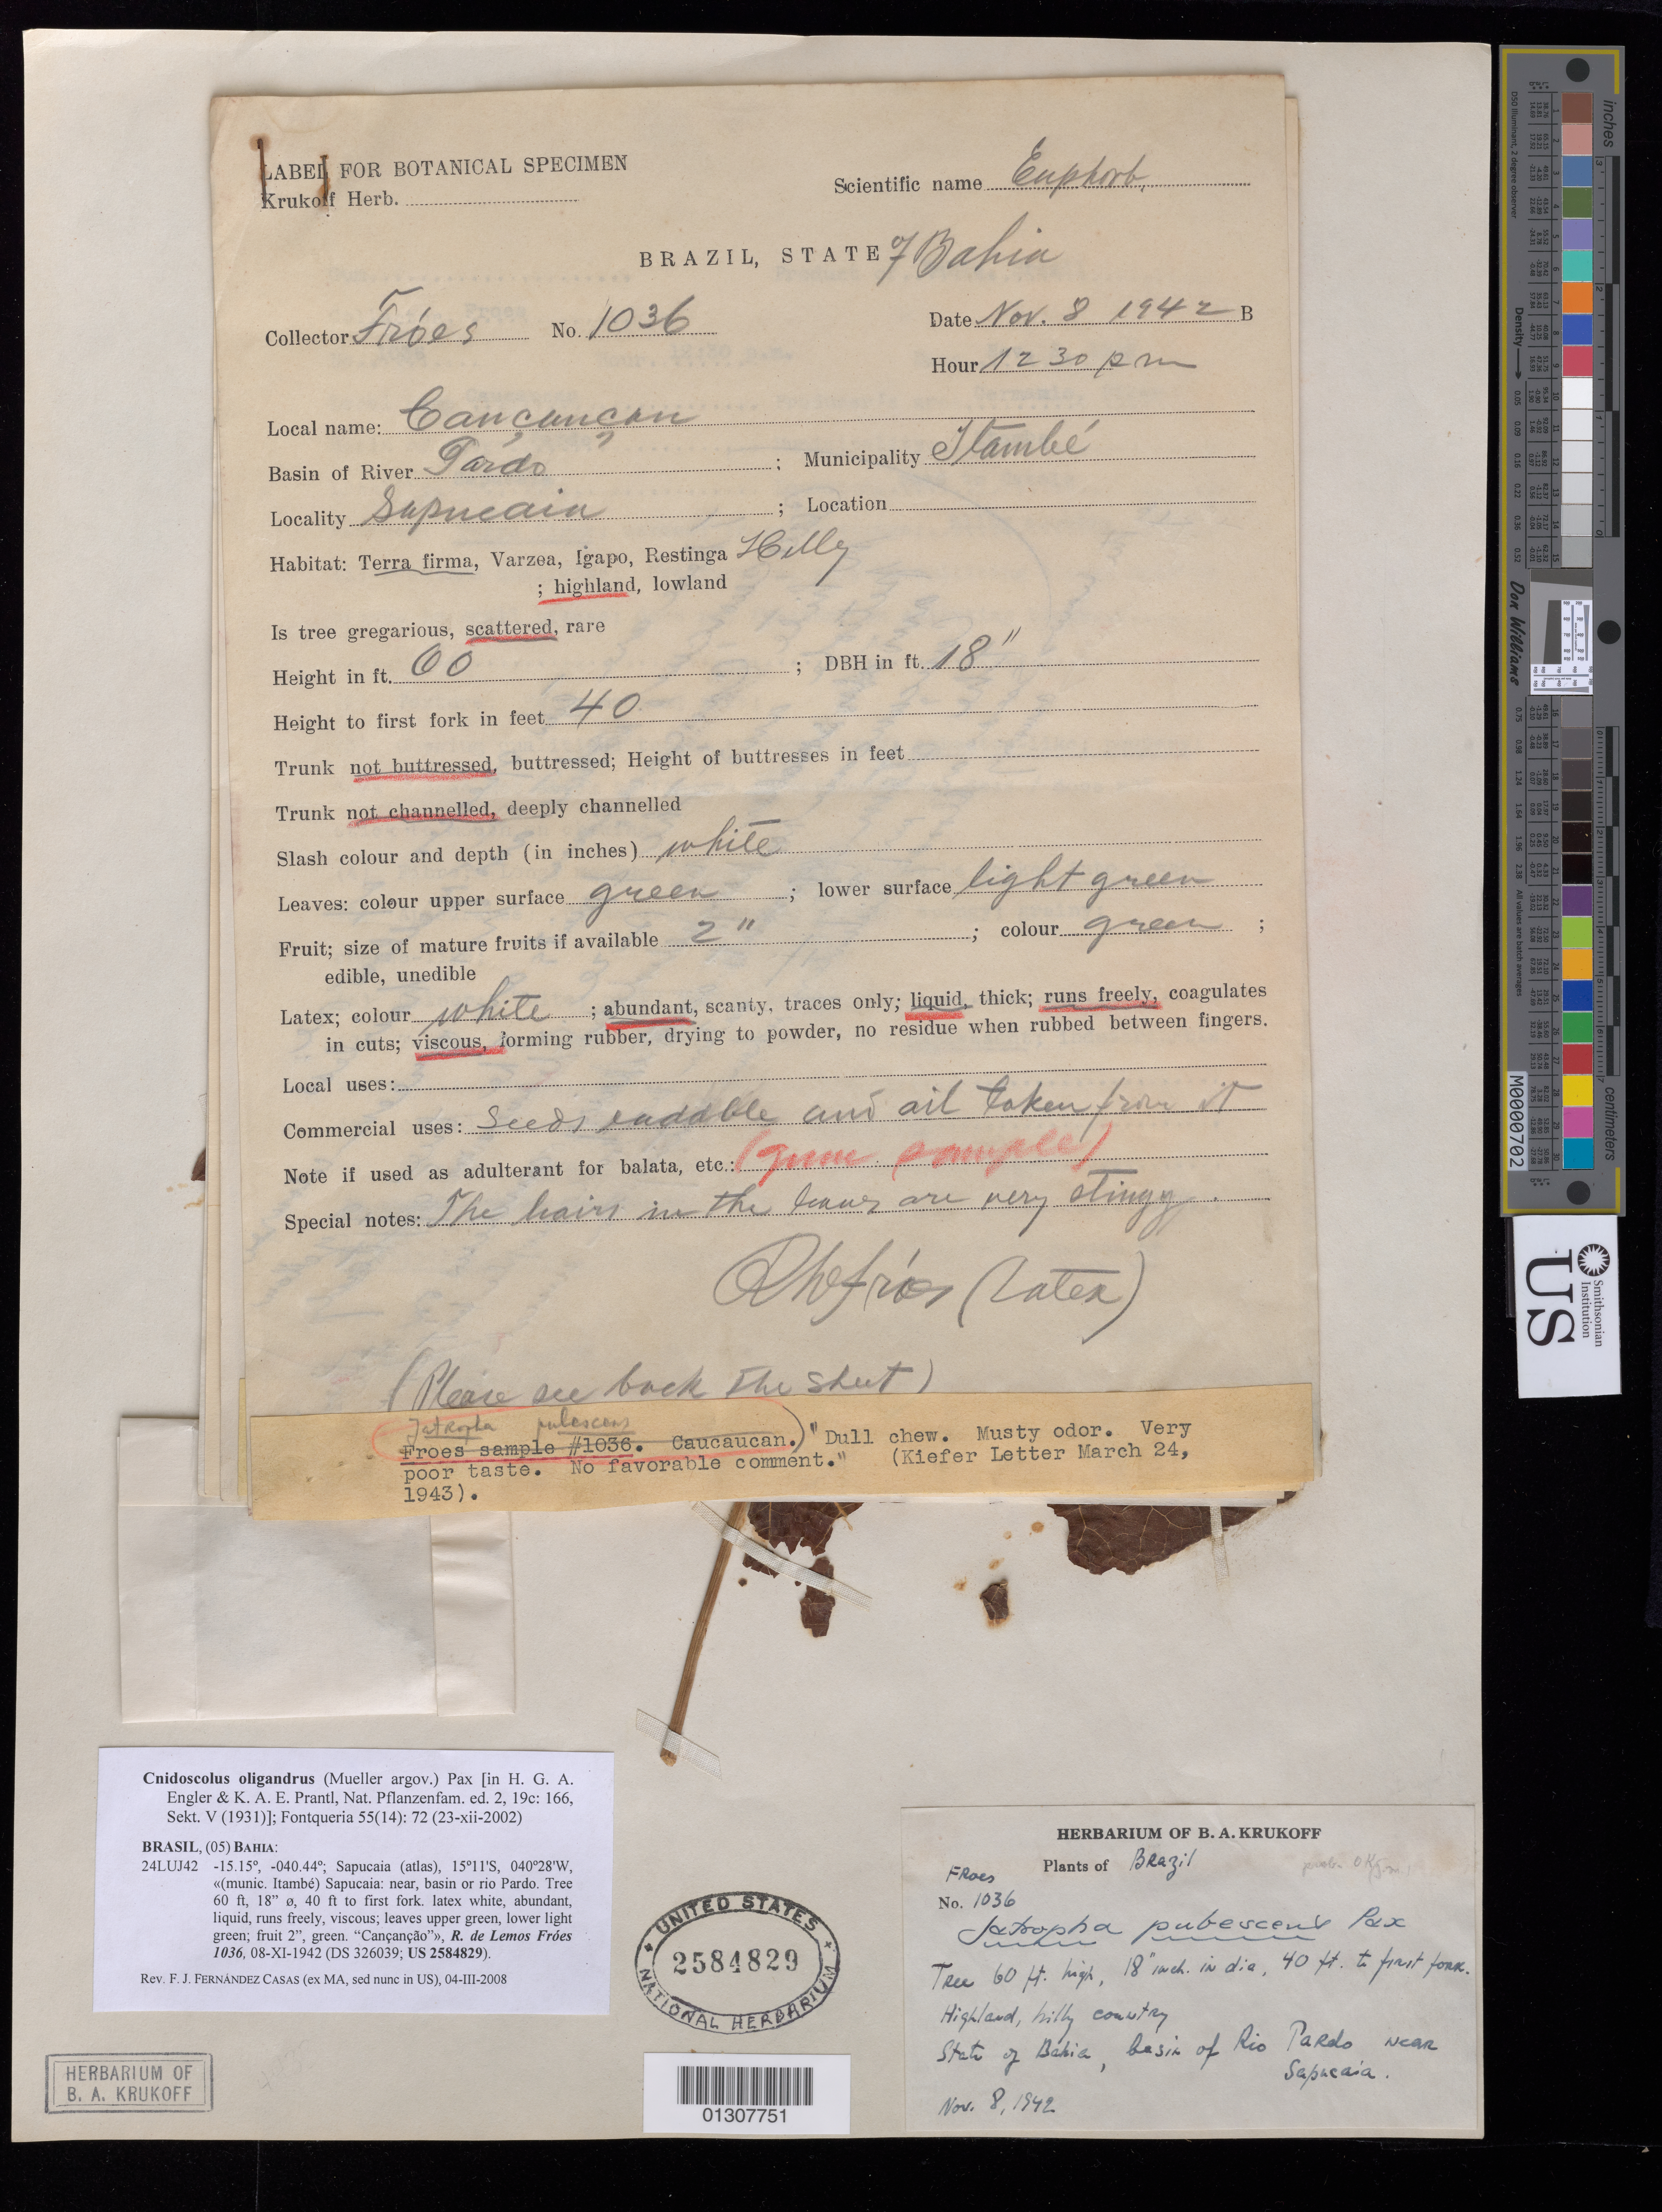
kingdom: Plantae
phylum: Tracheophyta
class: Magnoliopsida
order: Malpighiales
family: Euphorbiaceae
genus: Cnidoscolus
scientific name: Cnidoscolus oligandrus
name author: (Müll. Arg.) Pax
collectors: R. L. Fróes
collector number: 1036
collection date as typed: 8 Nov 1942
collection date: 1942-11-08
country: Brazil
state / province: Bahia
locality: Basin of Rio Pardo, near Sapucaia.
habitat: Tree.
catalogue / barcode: US 2584829